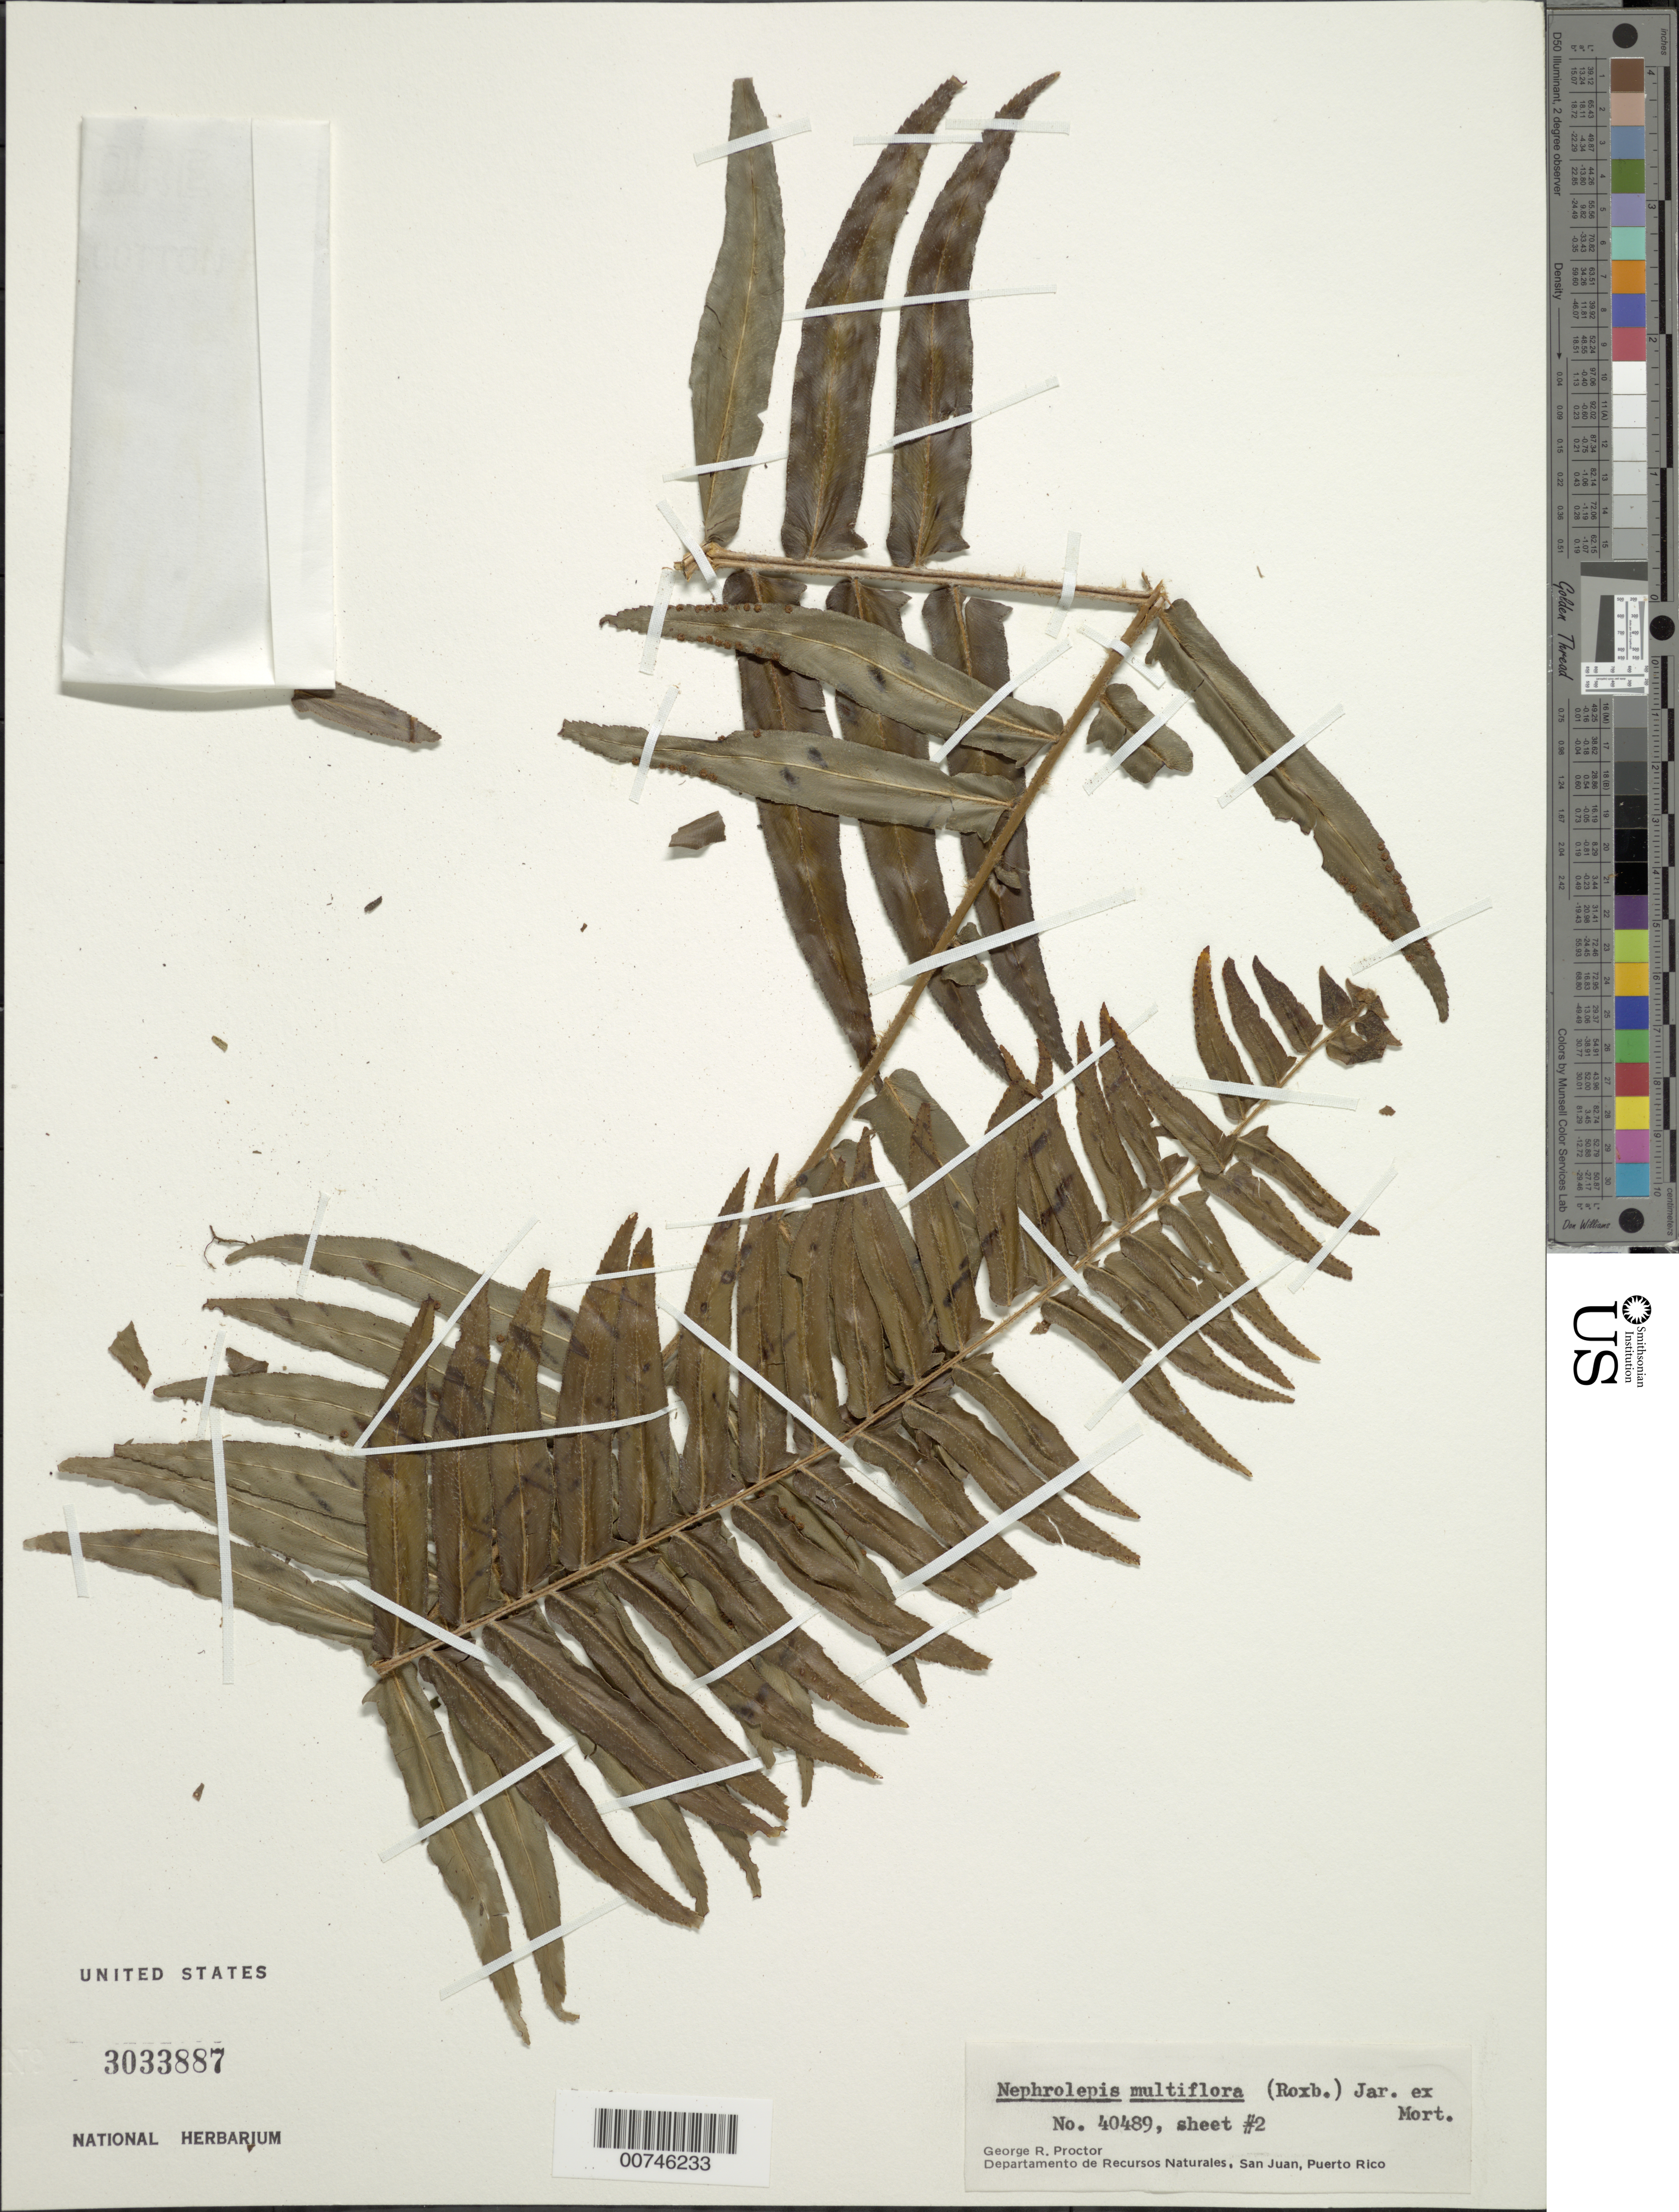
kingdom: Plantae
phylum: Tracheophyta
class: Polypodiopsida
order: Polypodiales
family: Nephrolepidaceae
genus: Nephrolepis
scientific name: Nephrolepis multiflora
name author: (Roxb.) F.M. Jarrett ex C.V. Morton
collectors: G. R. Proctor & B. Pinto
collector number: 40489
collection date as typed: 24 Apr 1984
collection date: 1984-04-24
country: British Virgin Islands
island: Tortola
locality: Mt. Sage National Park: upper slopes of Mt. Sage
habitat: Along path in disturbed hillside forest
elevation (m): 488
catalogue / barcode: US 3033887